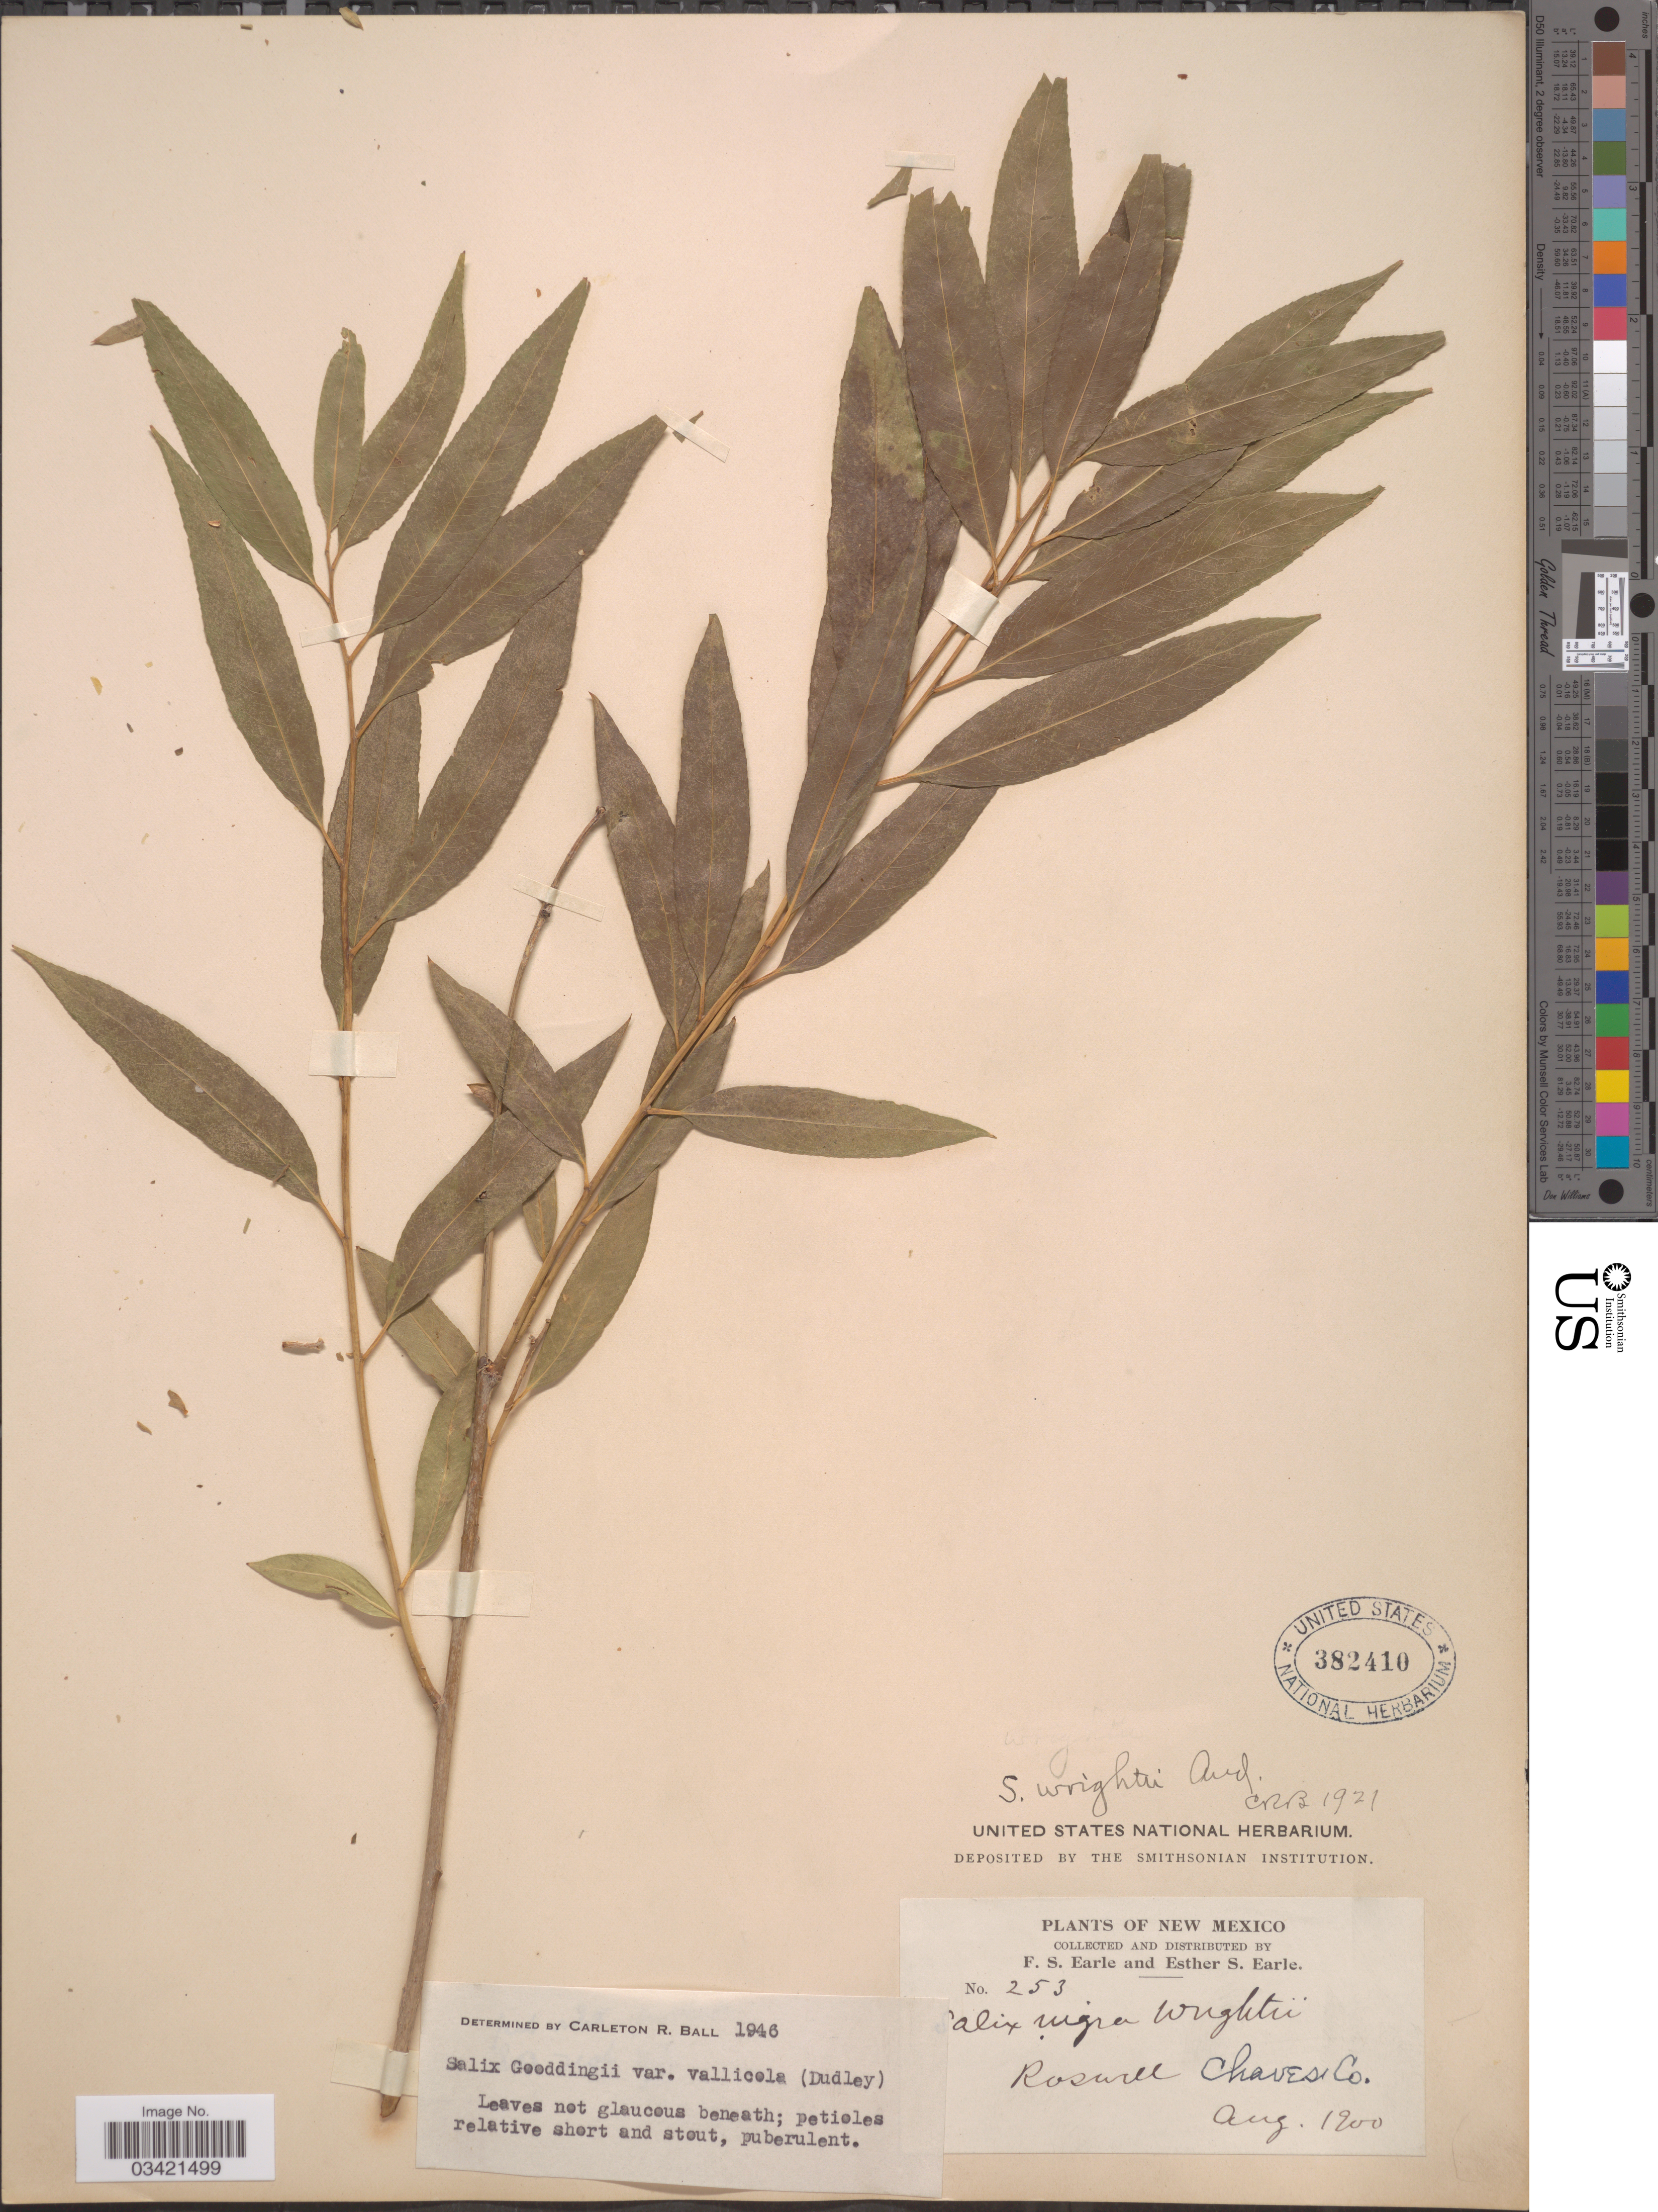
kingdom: Plantae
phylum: Tracheophyta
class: Magnoliopsida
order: Malpighiales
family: Salicaceae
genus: Salix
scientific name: Salix gooddingii var. vallicola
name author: (Dudley) C.R. Ball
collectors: F. S. Earle & E. S. Earle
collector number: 253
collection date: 1900-08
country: United States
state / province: New Mexico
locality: Roswell Chaves Co.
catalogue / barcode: US 382410